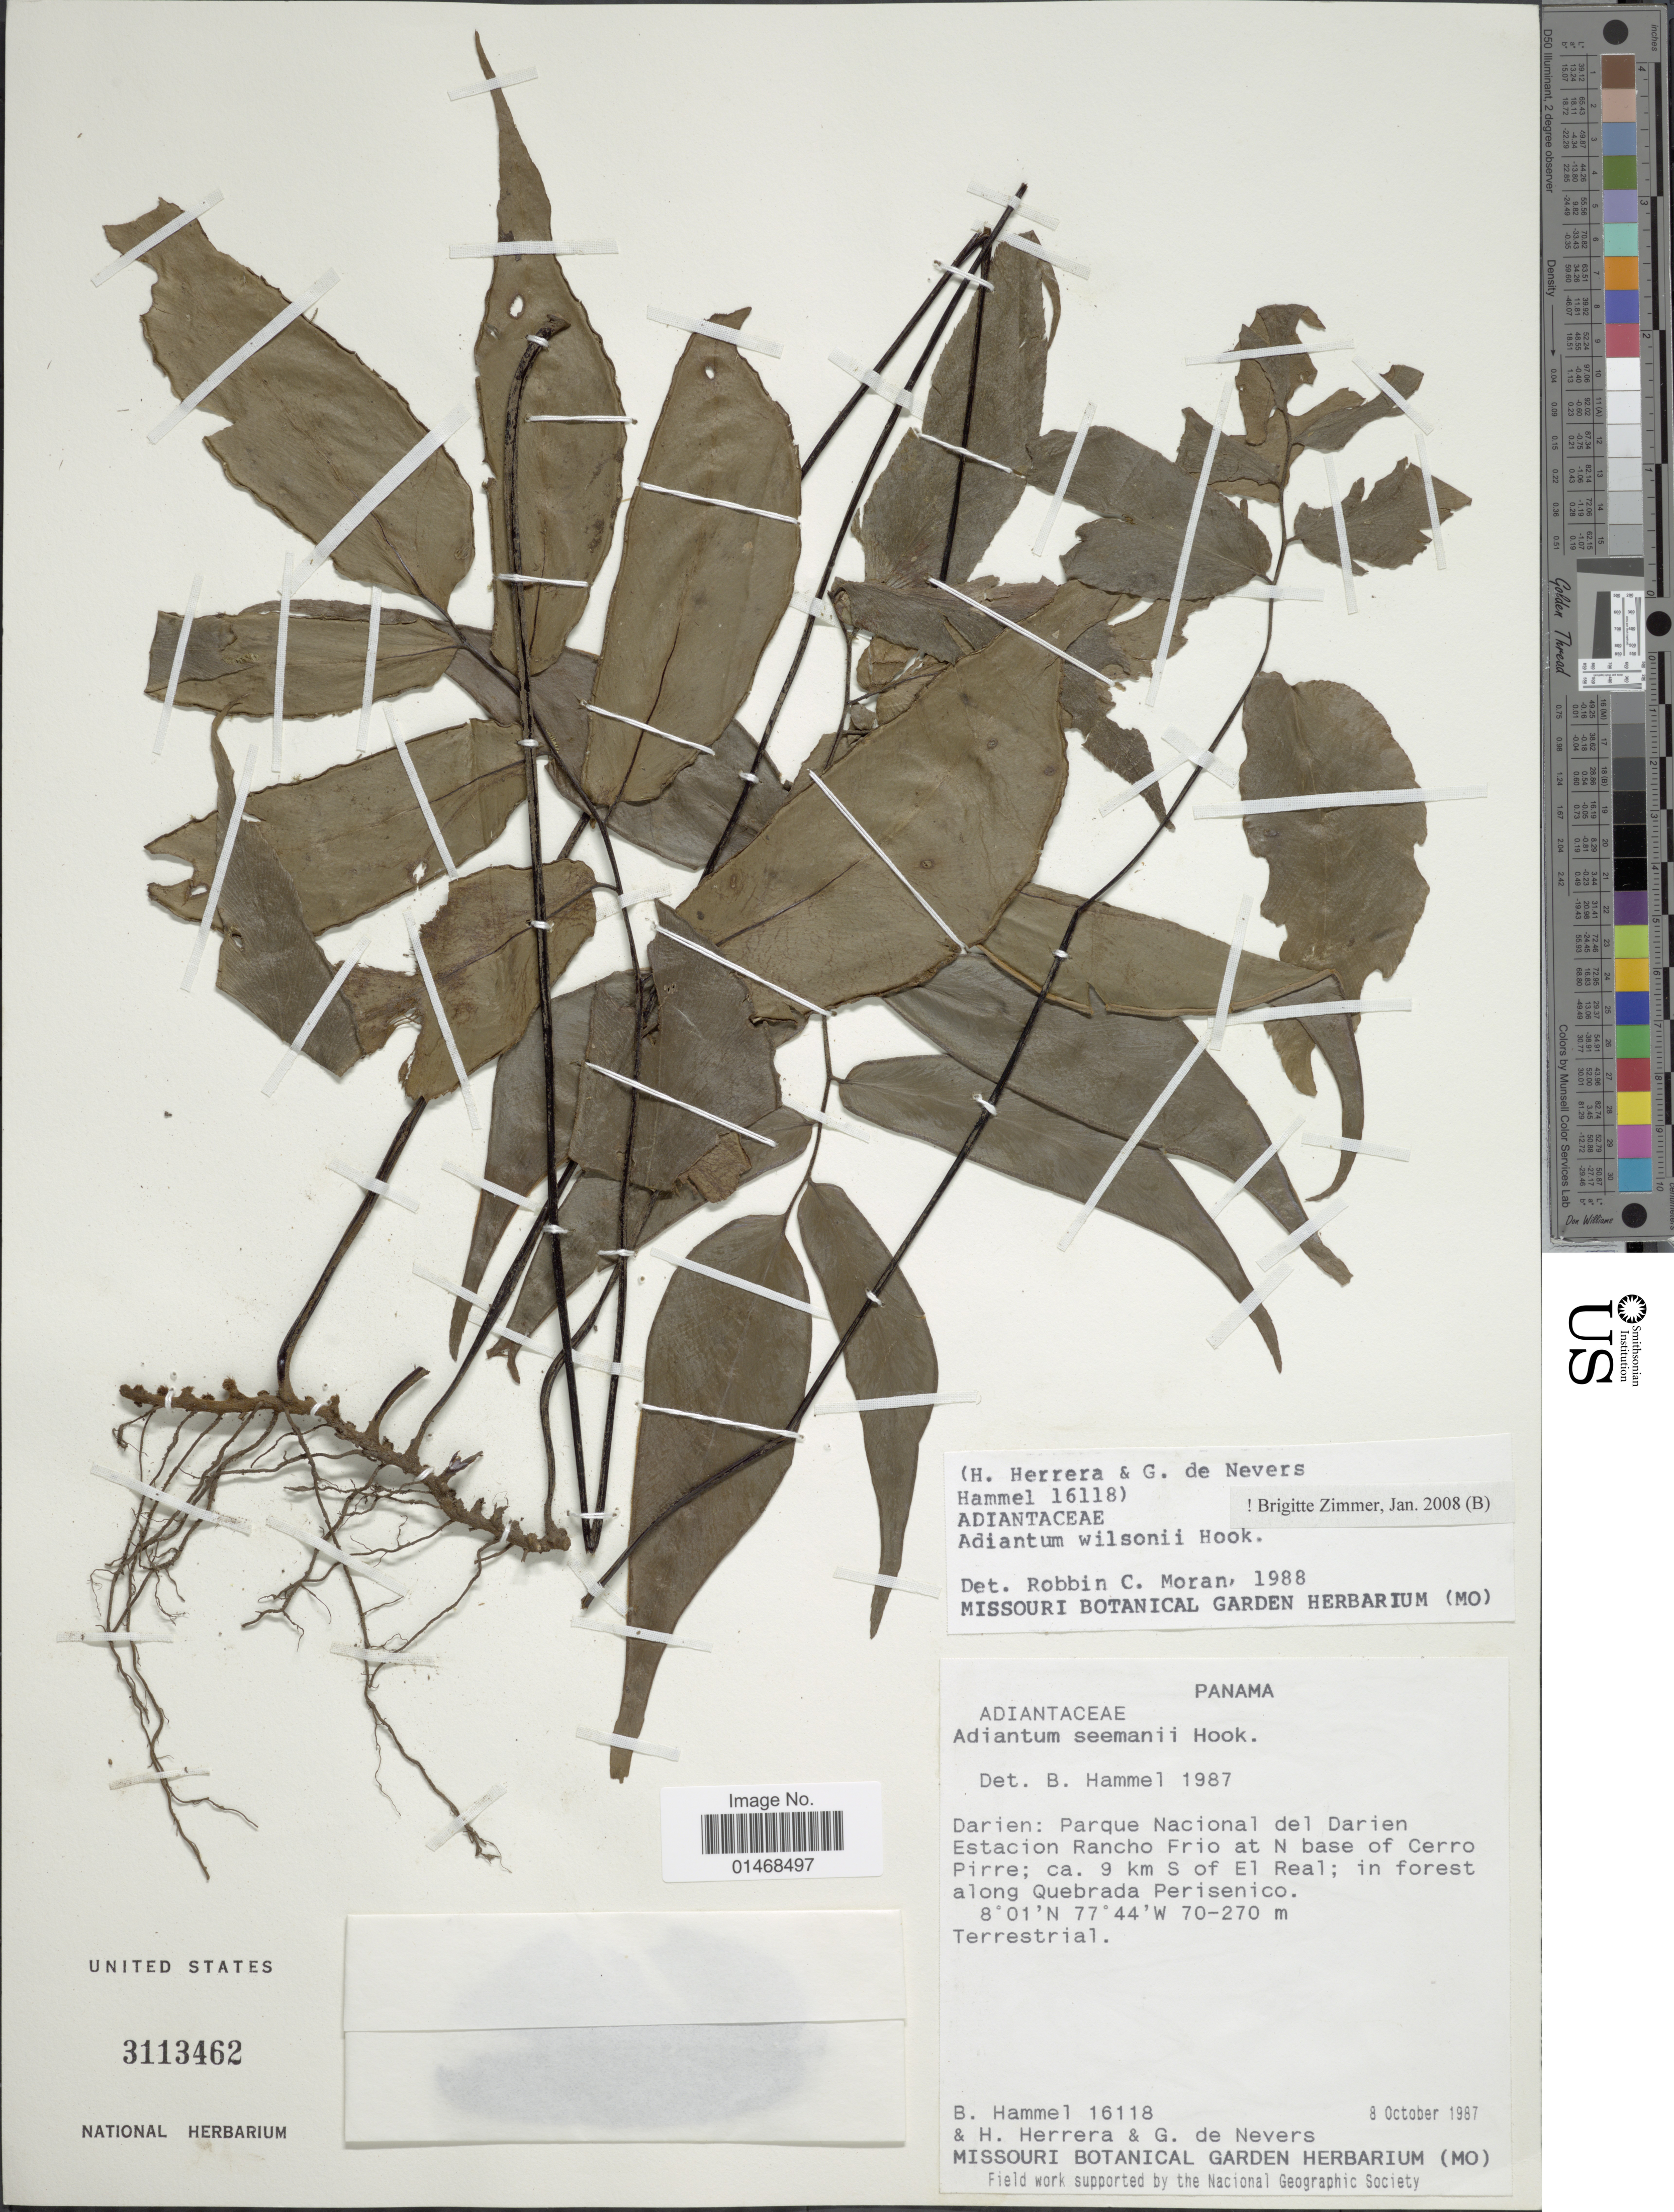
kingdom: Plantae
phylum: Tracheophyta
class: Polypodiopsida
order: Polypodiales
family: Pteridaceae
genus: Adiantum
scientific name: Adiantum wilsonii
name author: Hook.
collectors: B. Hammel, H. Herrera & G. C. de Nevers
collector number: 16118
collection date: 1987-10-08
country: Panama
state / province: Darién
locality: Parque Nacional del Darien Estacion Rancho Frio at N base of Cerro Pirre; ca. 9 km S of El Real; in forest along Quebrada Perisenico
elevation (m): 70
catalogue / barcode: US 3113462